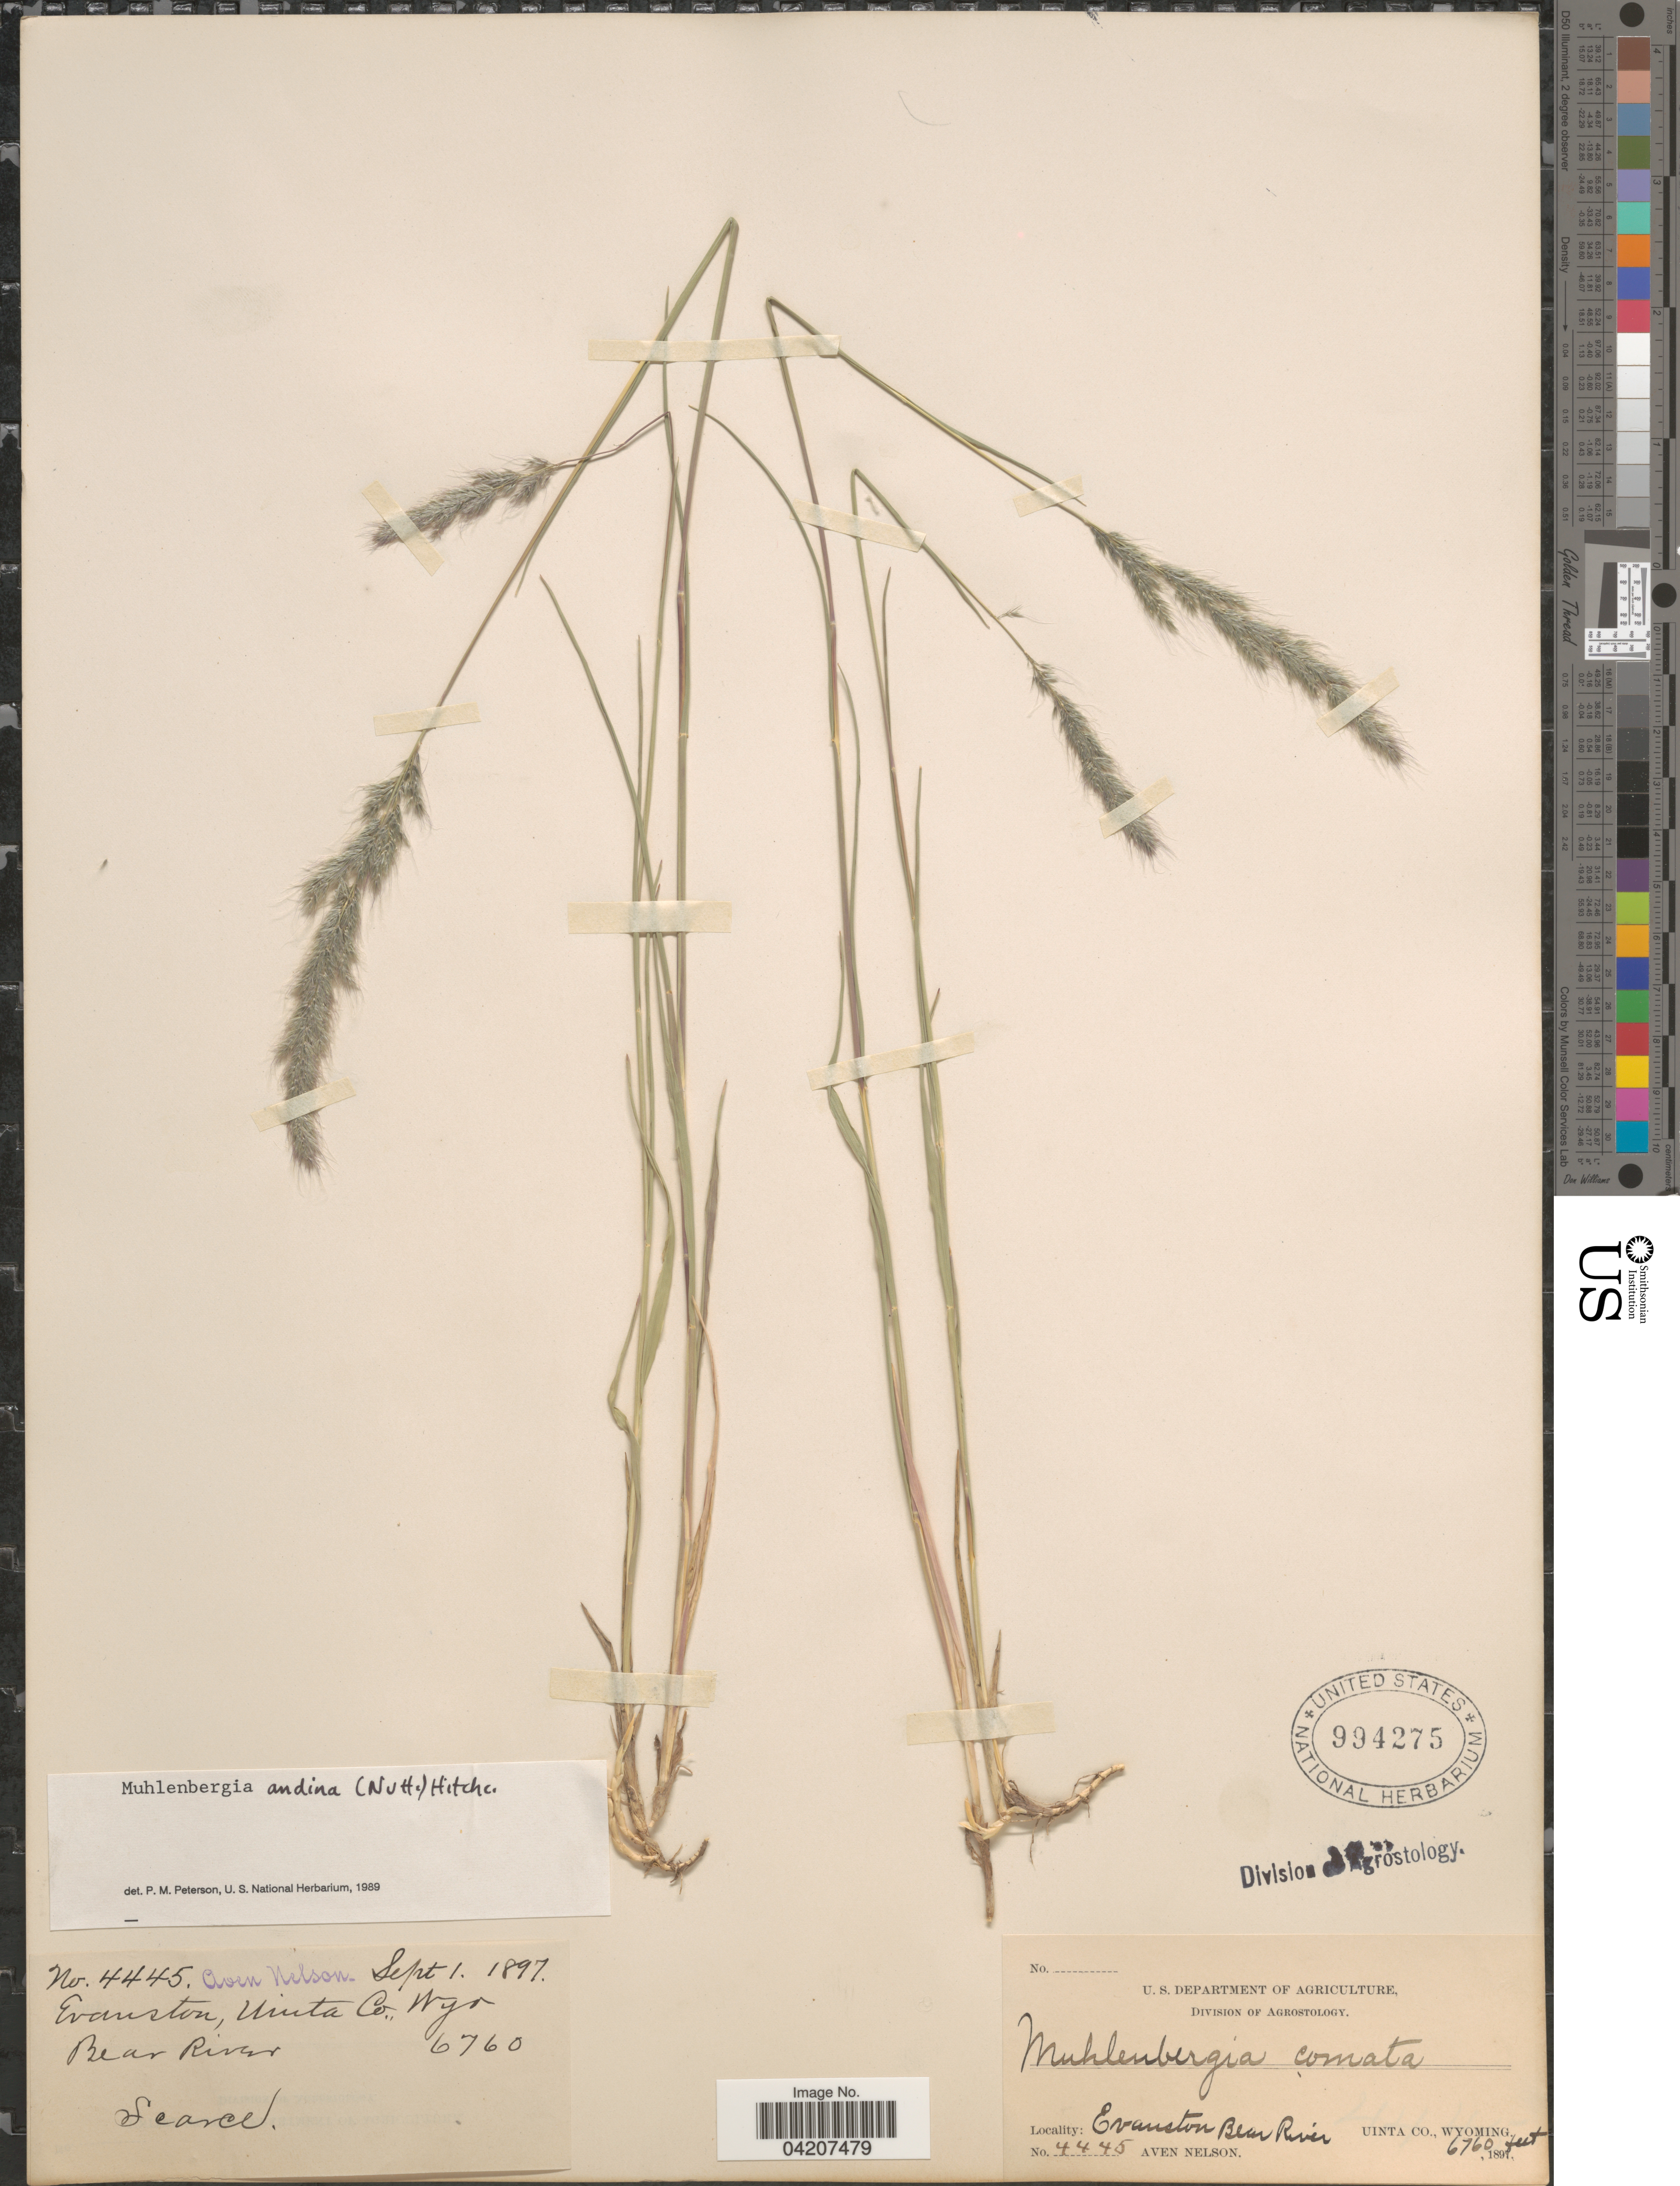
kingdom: Plantae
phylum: Tracheophyta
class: Liliopsida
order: Poales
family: Poaceae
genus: Muhlenbergia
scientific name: Muhlenbergia andina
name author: (Nutt.) Hitchc.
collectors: A. Nelson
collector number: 4445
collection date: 1897-09-01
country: United States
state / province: Wyoming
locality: Evanston, Uinta Co. Bear River.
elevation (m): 2060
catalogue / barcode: US 994275